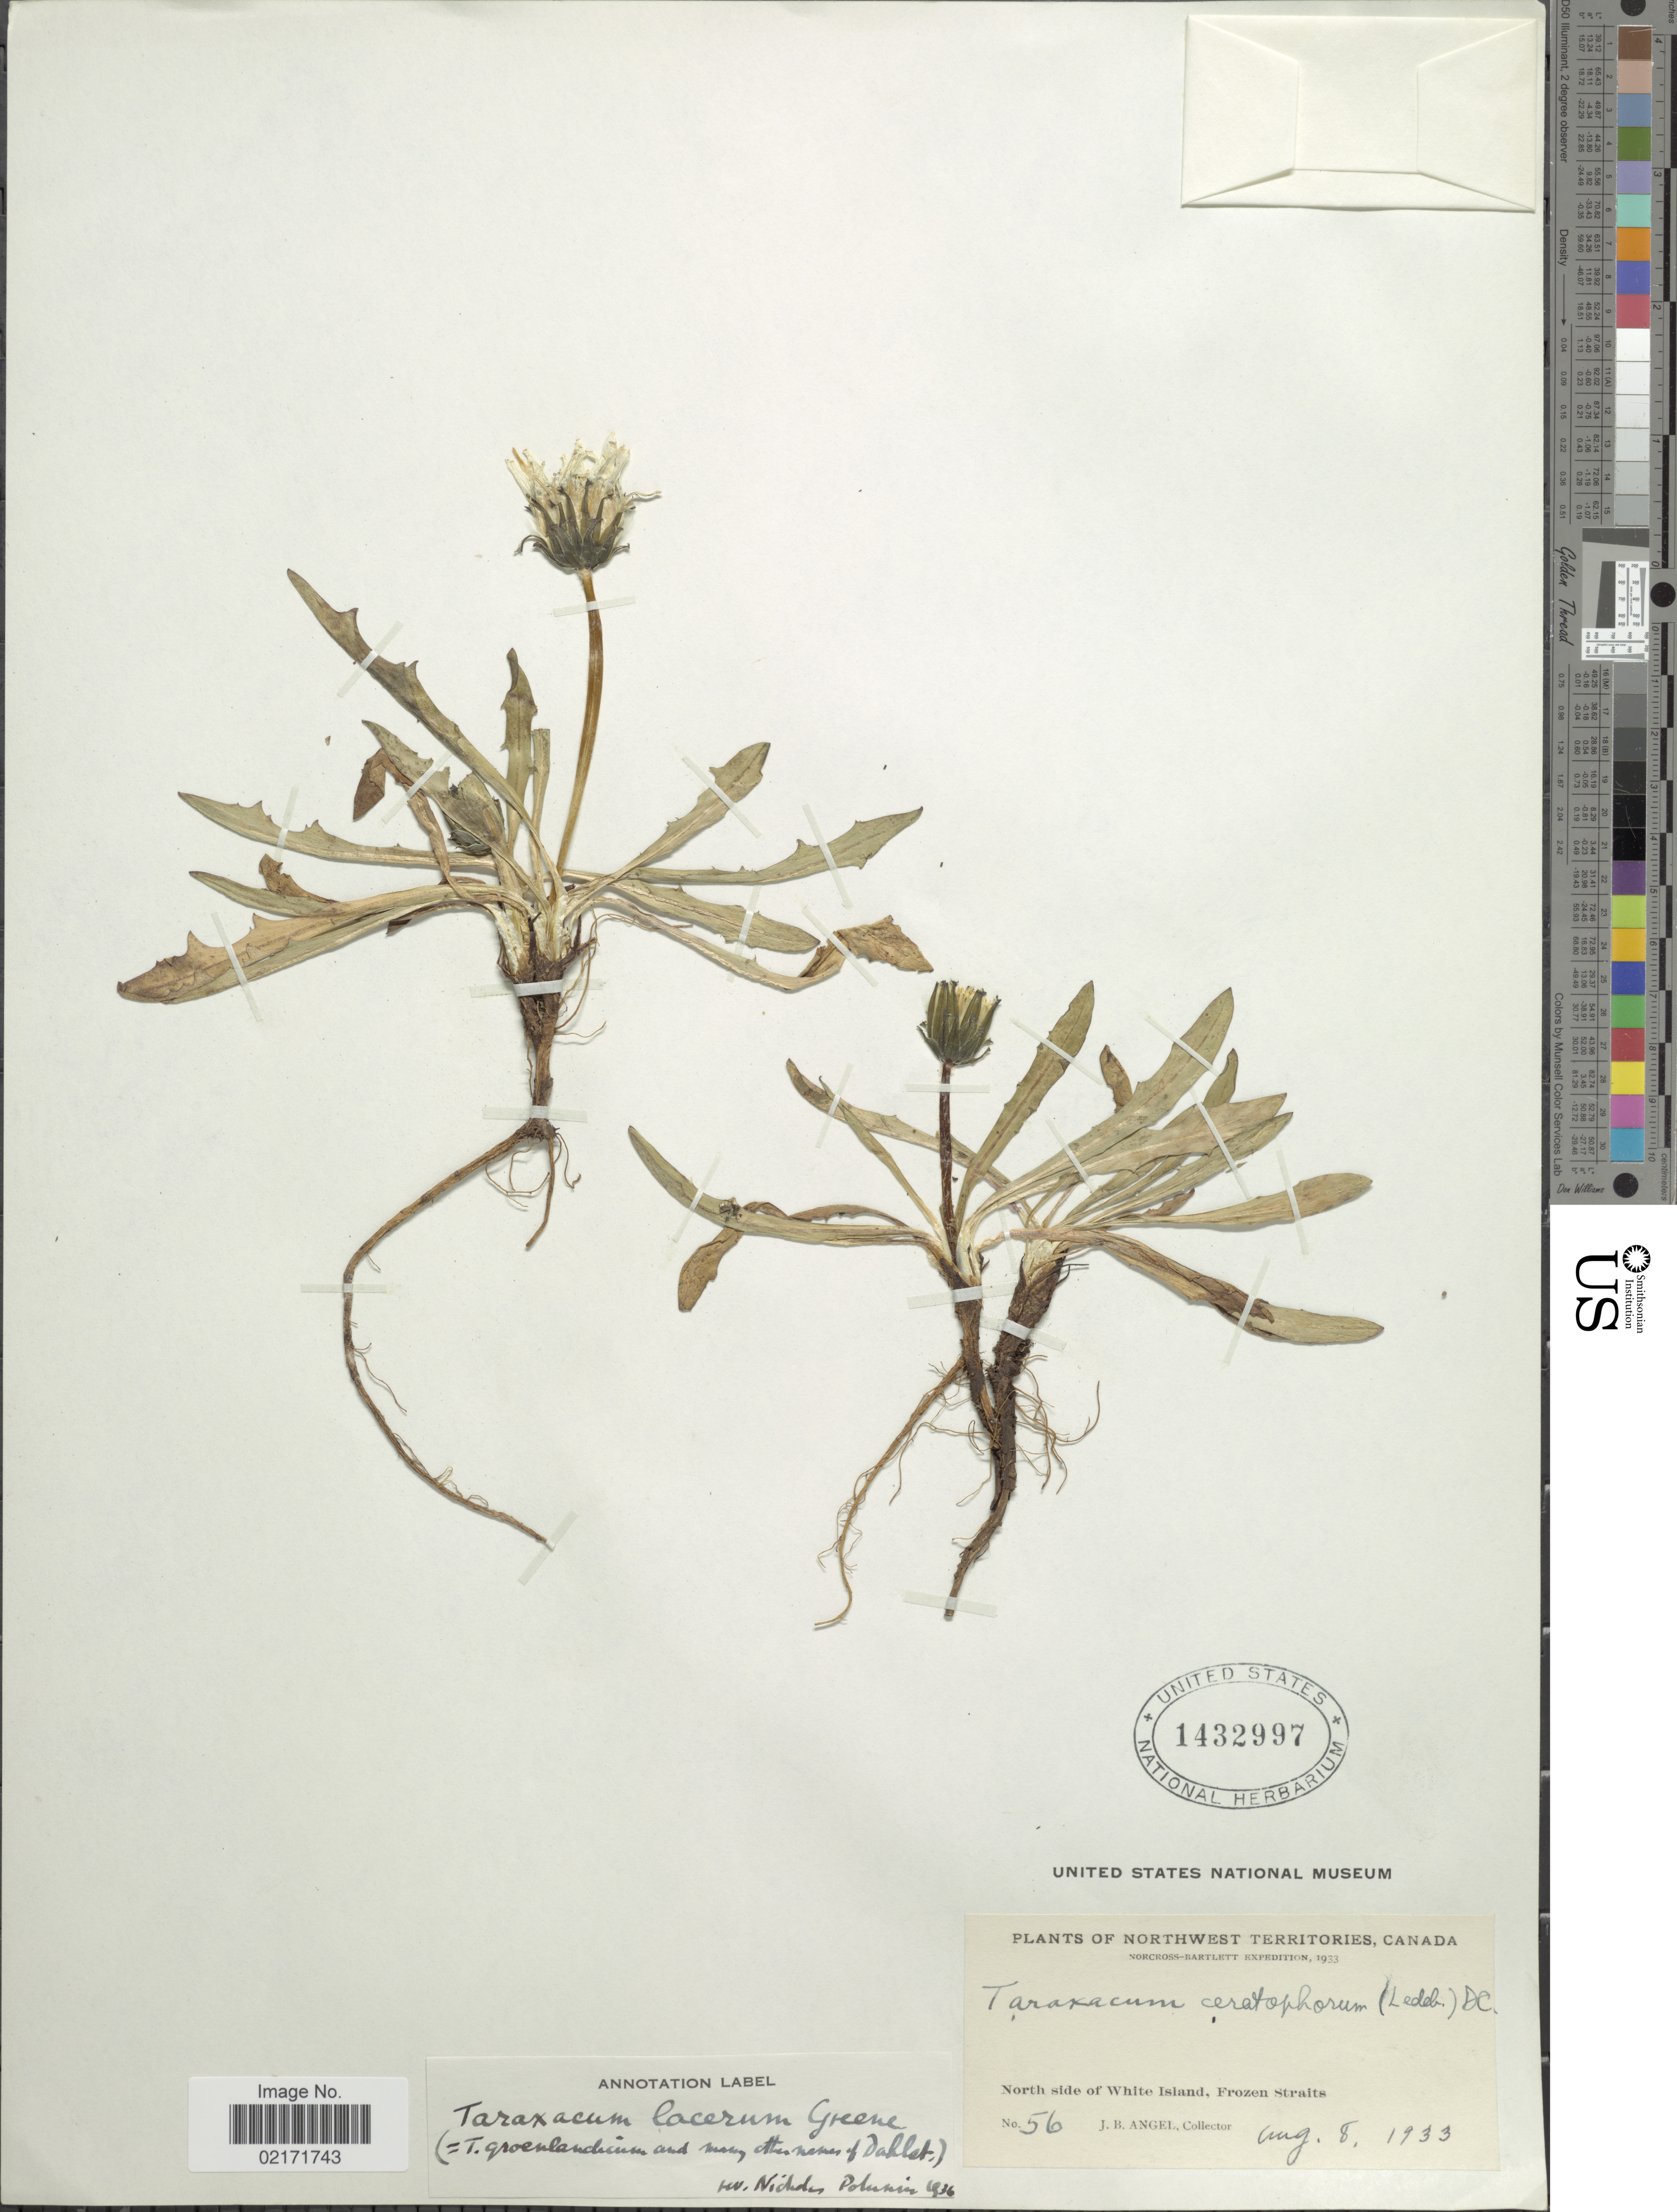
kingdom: Plantae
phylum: Tracheophyta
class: Magnoliopsida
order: Asterales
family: Asteraceae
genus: Taraxacum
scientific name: Taraxacum ceratophorum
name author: (Ledeb.) DC.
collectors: J. Angel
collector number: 56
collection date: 1933-08-08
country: Canada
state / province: Northwest Territories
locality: Northwest Territories, Canada. Norcross-Bartlett. North side of White Island, Frozen Straits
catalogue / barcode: US 1432997